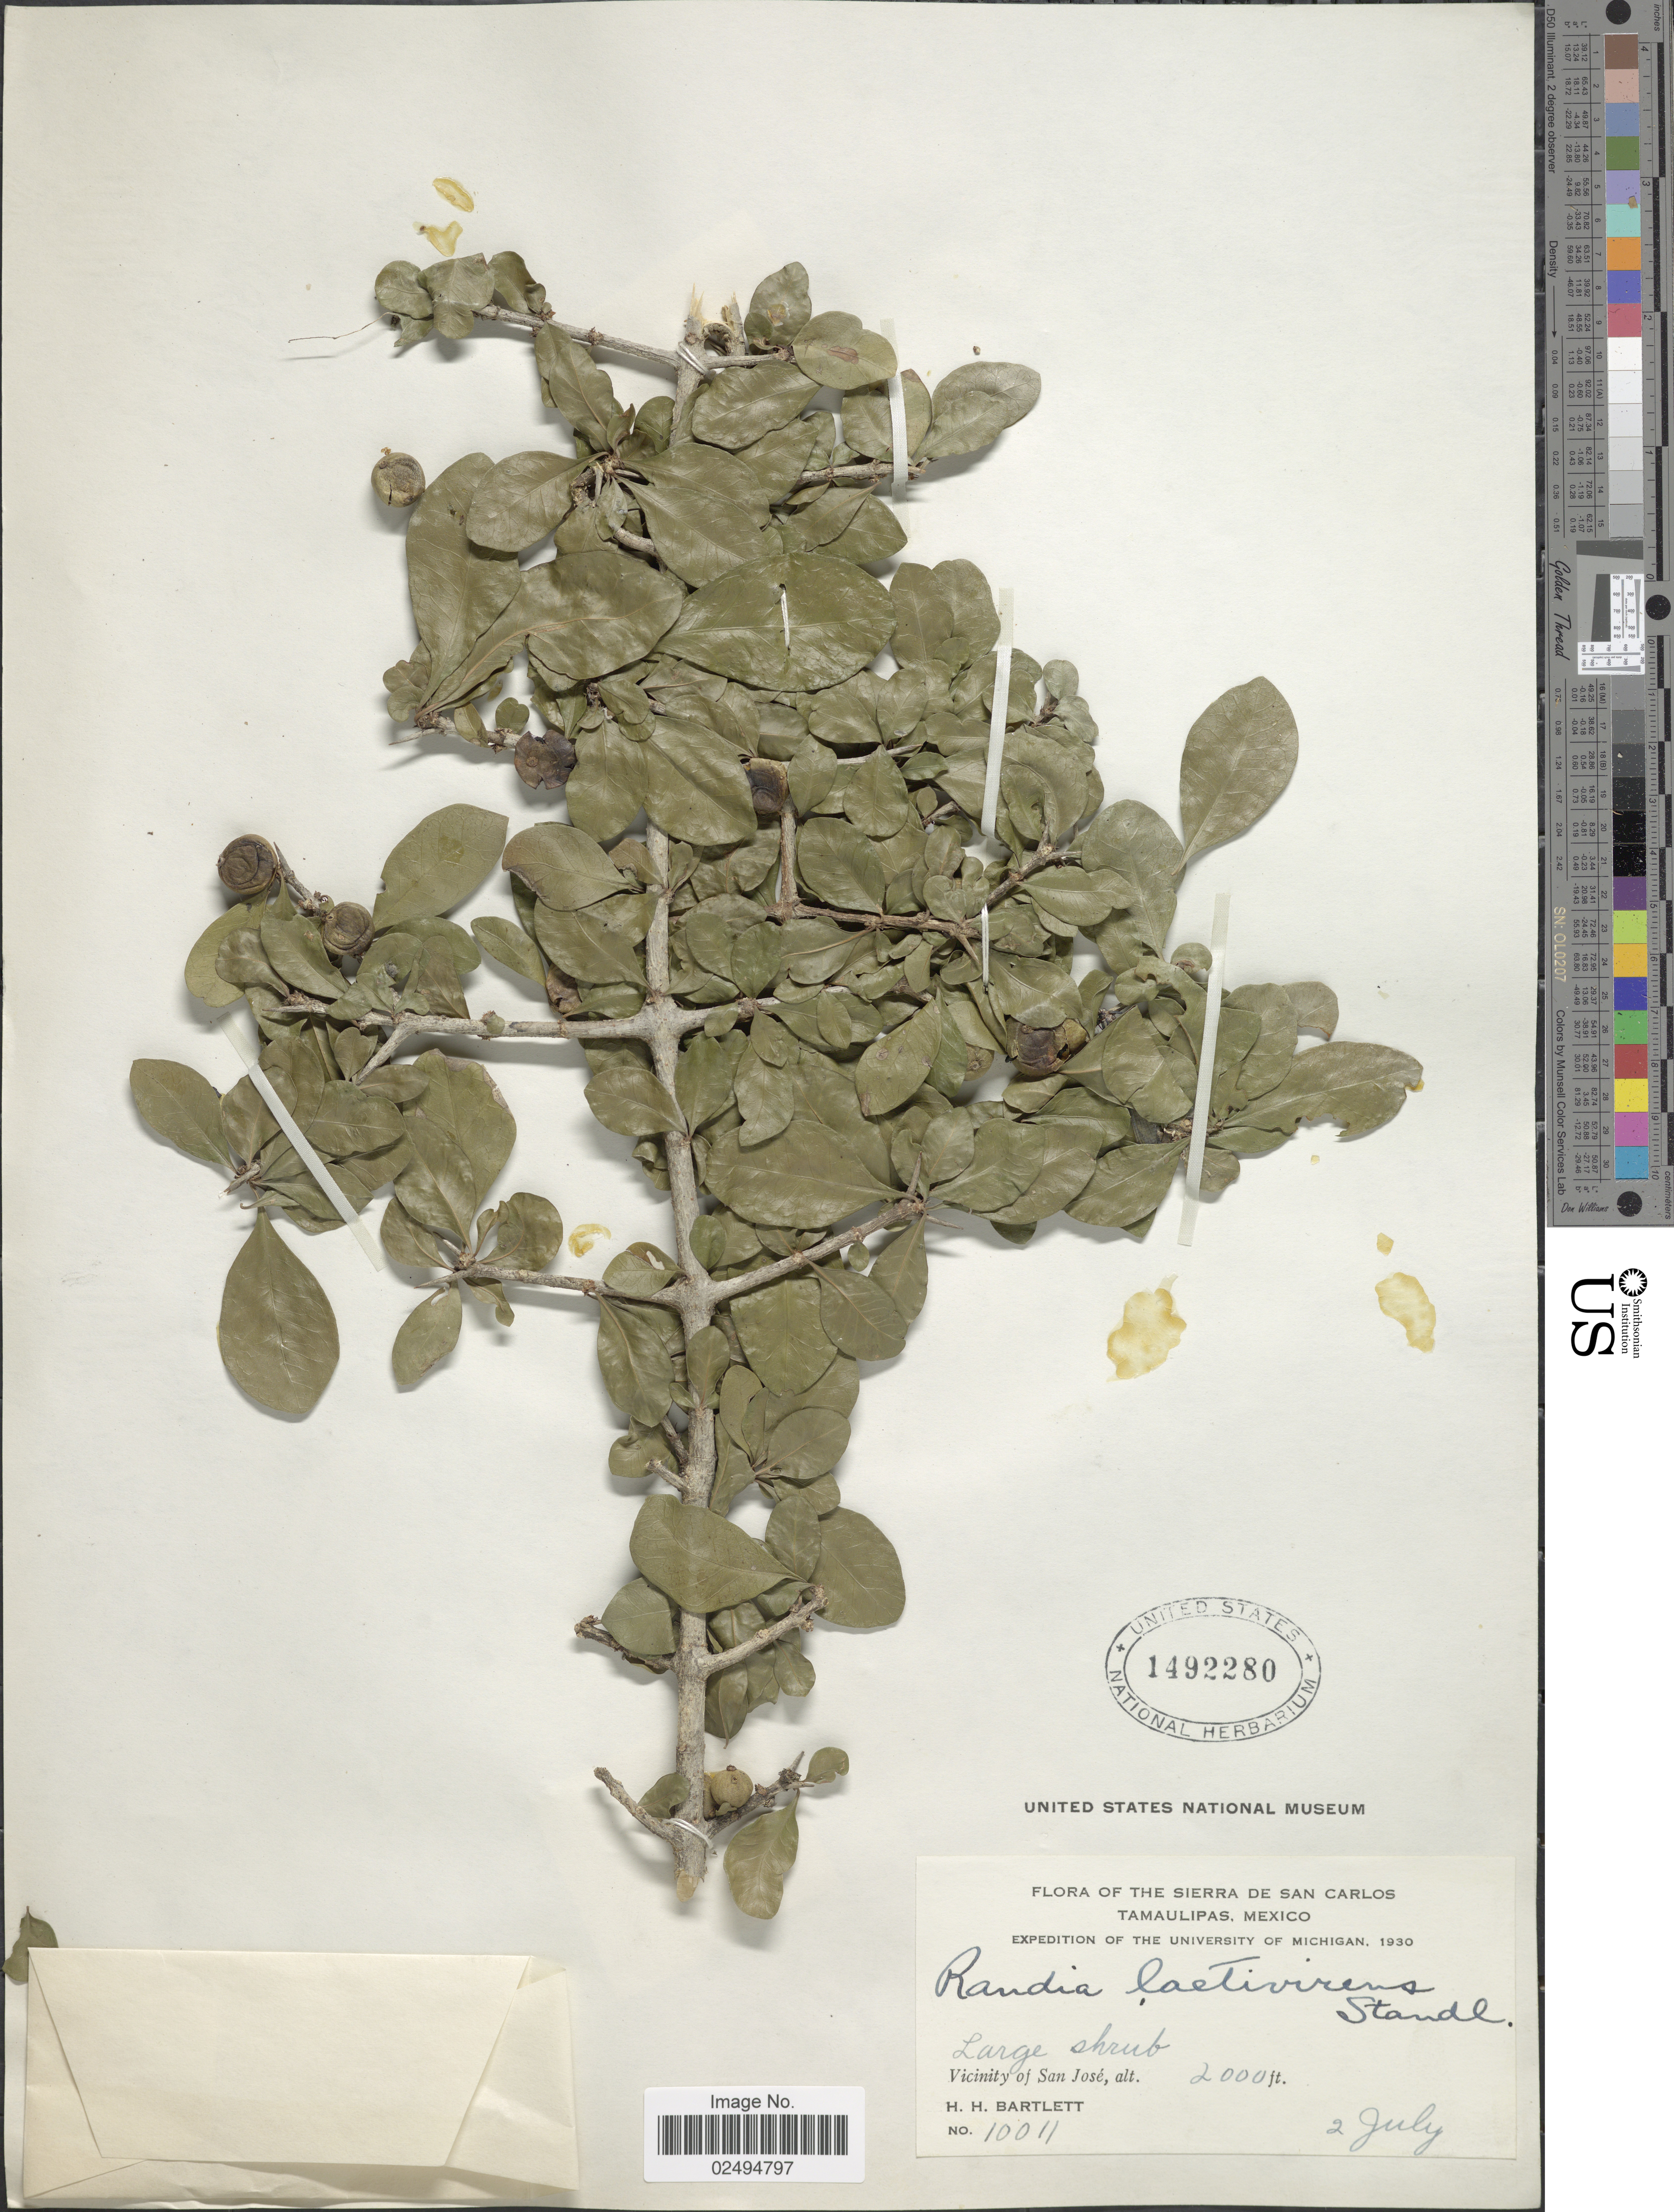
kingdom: Plantae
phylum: Tracheophyta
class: Magnoliopsida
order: Gentianales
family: Rubiaceae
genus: Randia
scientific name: Randia laetevirens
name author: Standl.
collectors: H. H. Bartlett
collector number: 10011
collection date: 1930-07-02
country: Mexico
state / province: Tamaulipas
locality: Sierra De San Carlos, vicinity of San Jose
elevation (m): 610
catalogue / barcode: US 1492280